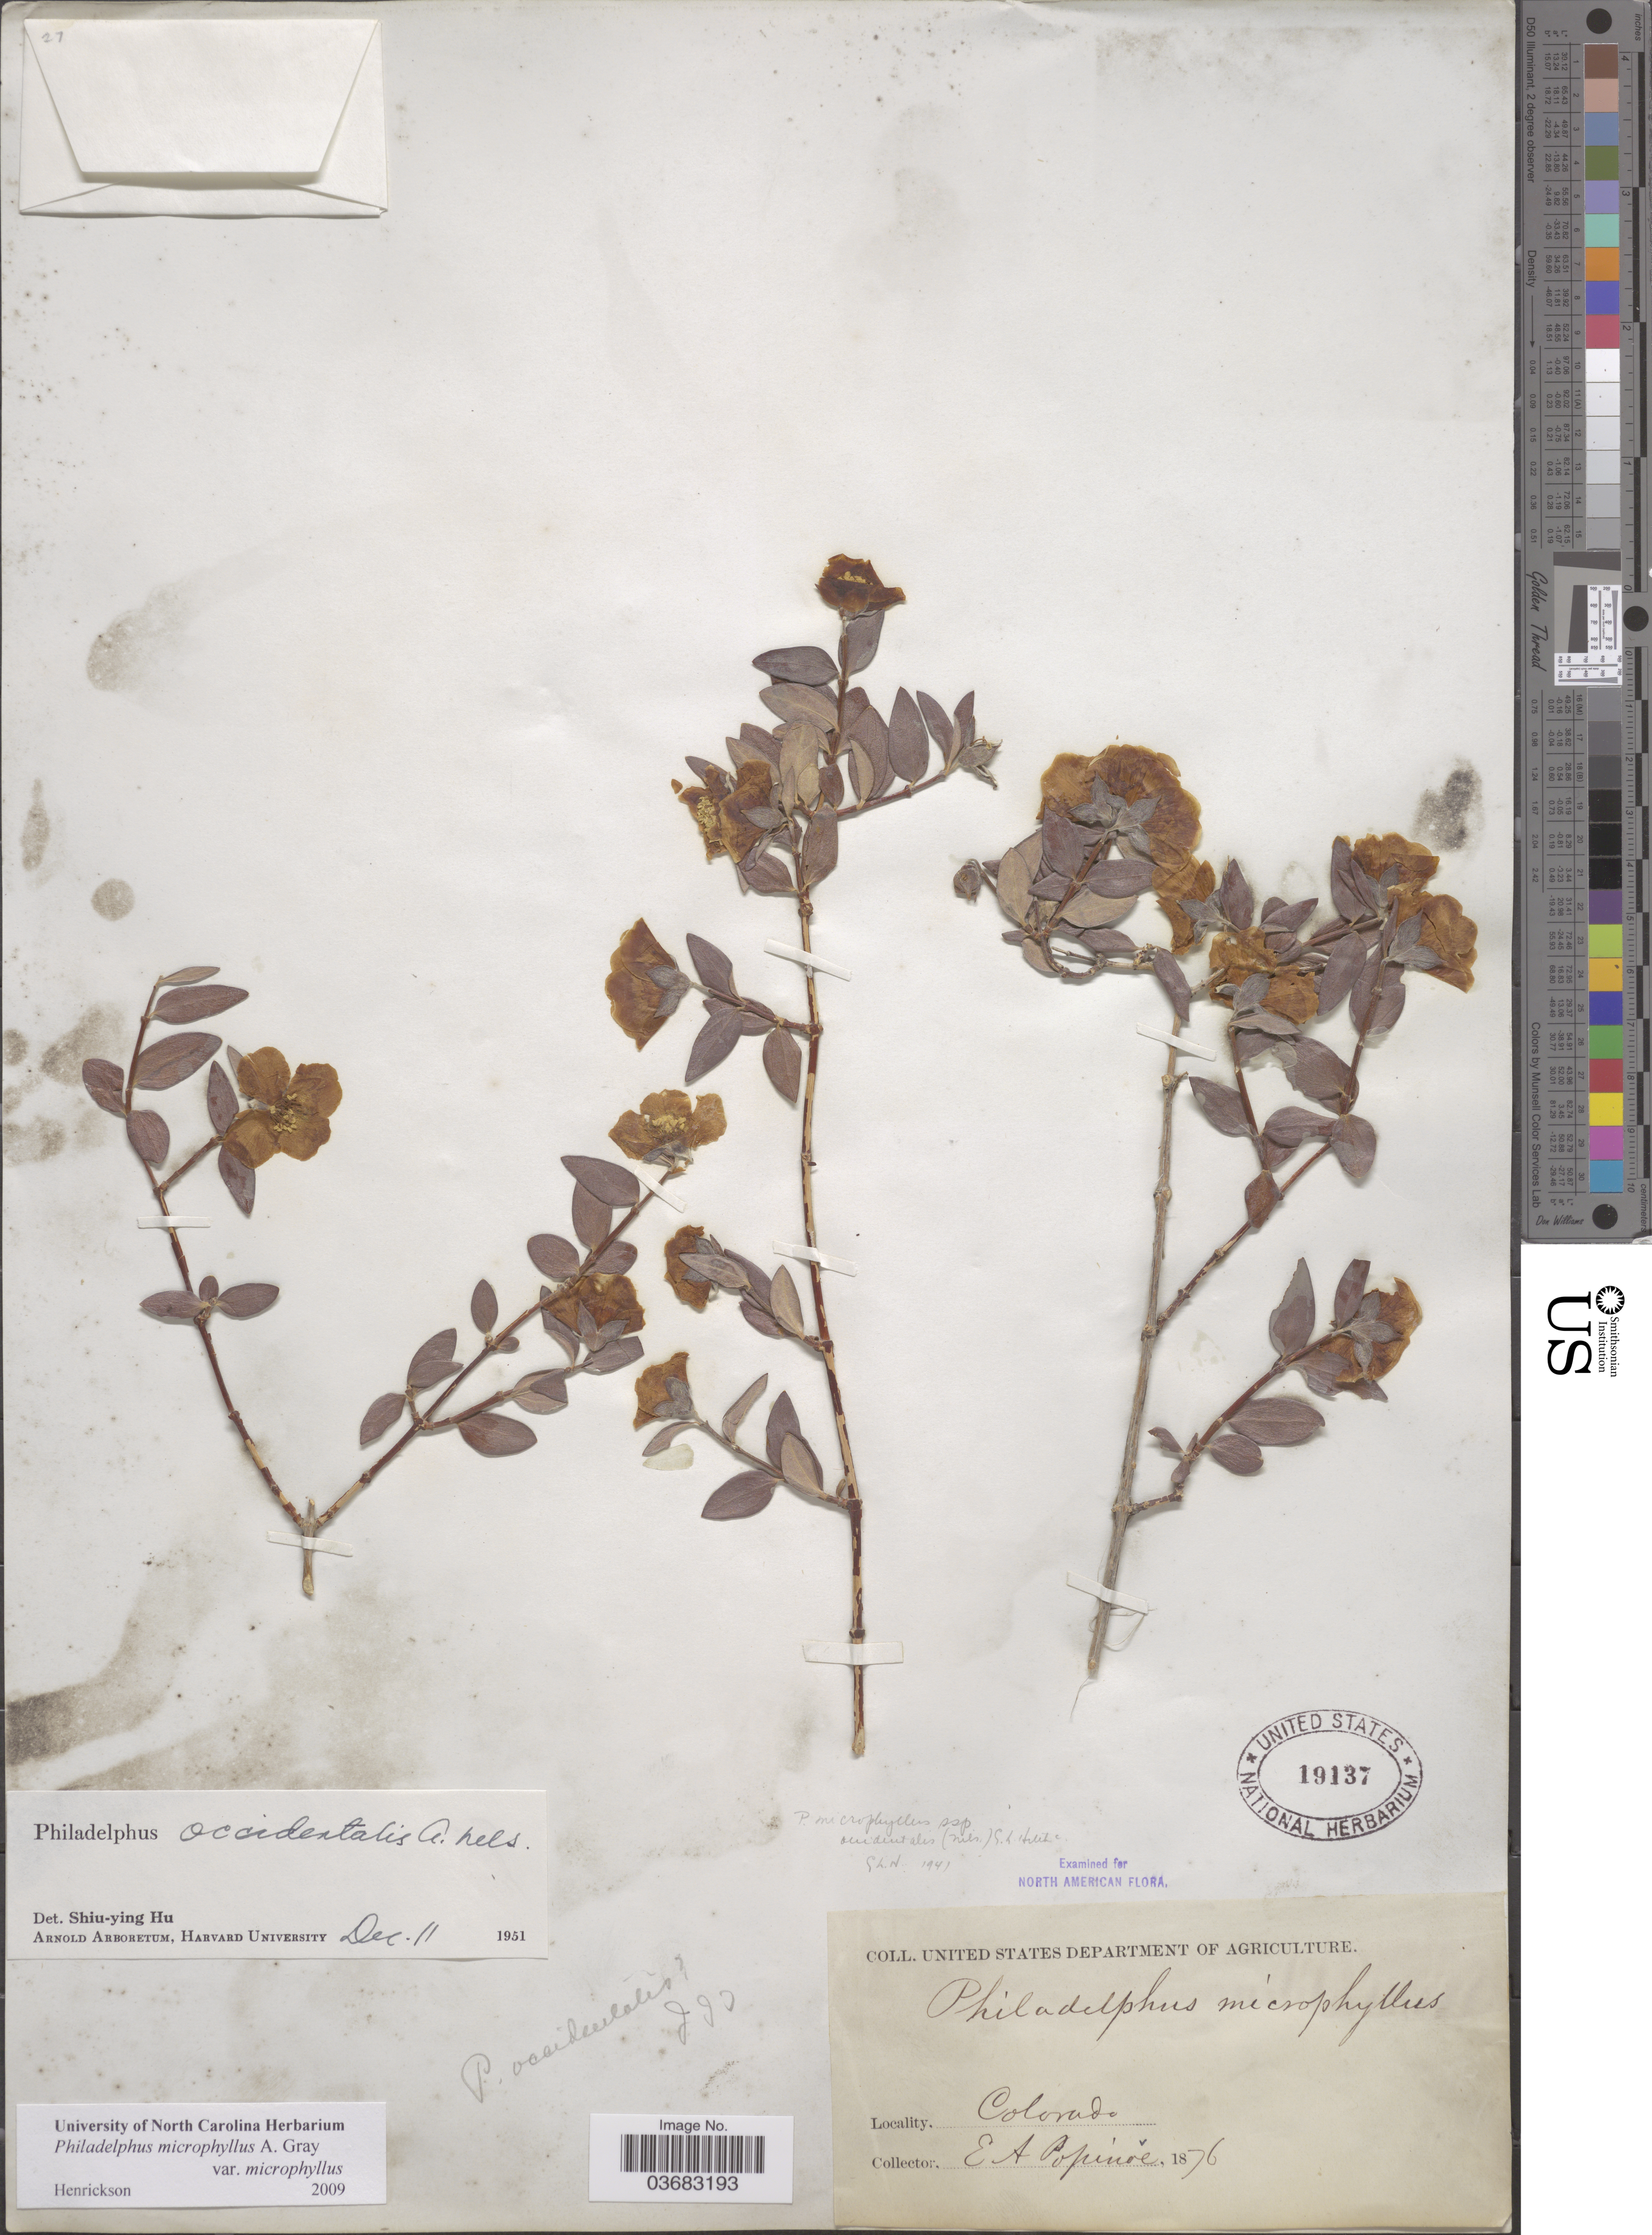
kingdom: Plantae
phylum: Tracheophyta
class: Magnoliopsida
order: Cornales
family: Hydrangeaceae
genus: Philadelphus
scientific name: Philadelphus microphyllus var. microphyllus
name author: A. Gray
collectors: E. A. Popenoe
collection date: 1876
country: United States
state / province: Colorado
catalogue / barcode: US 19137